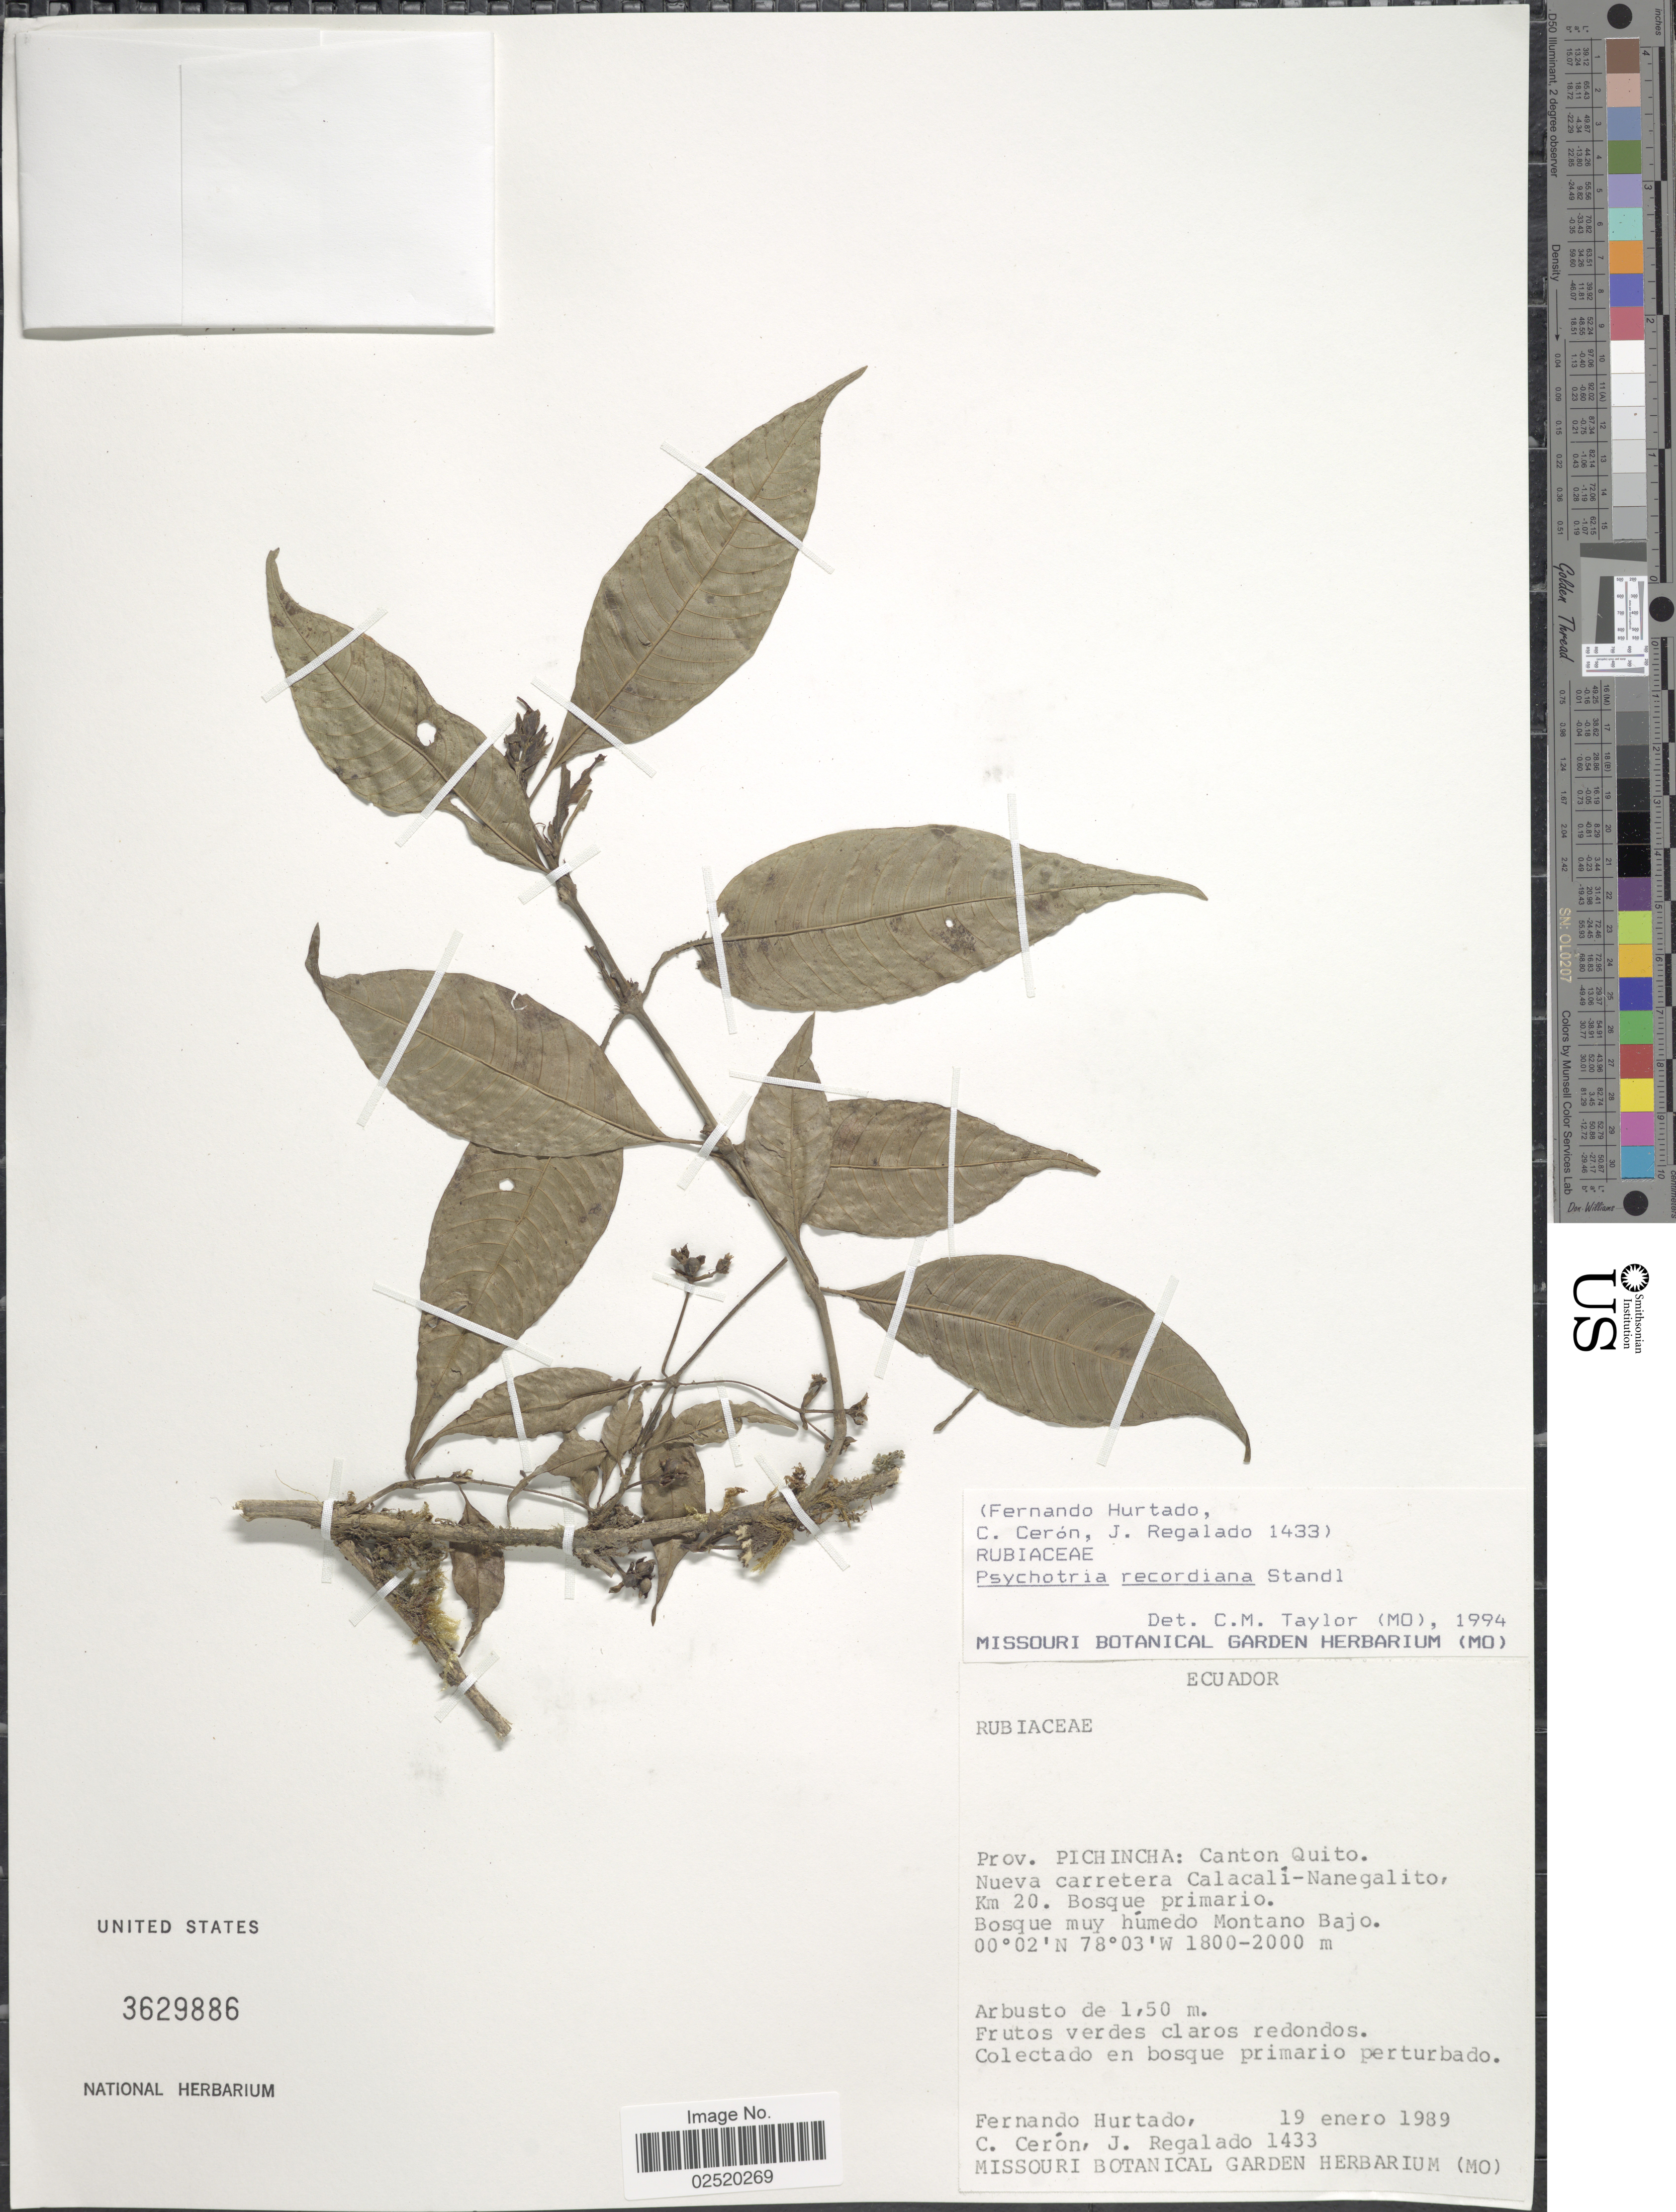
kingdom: Plantae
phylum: Tracheophyta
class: Magnoliopsida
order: Gentianales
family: Rubiaceae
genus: Psychotria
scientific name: Psychotria recordiana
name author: Standl.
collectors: F. Hurtado, C. E. Cerón M. & J. Regalado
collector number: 1433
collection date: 1989-01-19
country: Ecuador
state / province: Pichincha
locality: Prov. Pichincha: Canton Quito,Nuevo carretera Calacali-Nanegalito km 20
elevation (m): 1800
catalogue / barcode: US 3629886